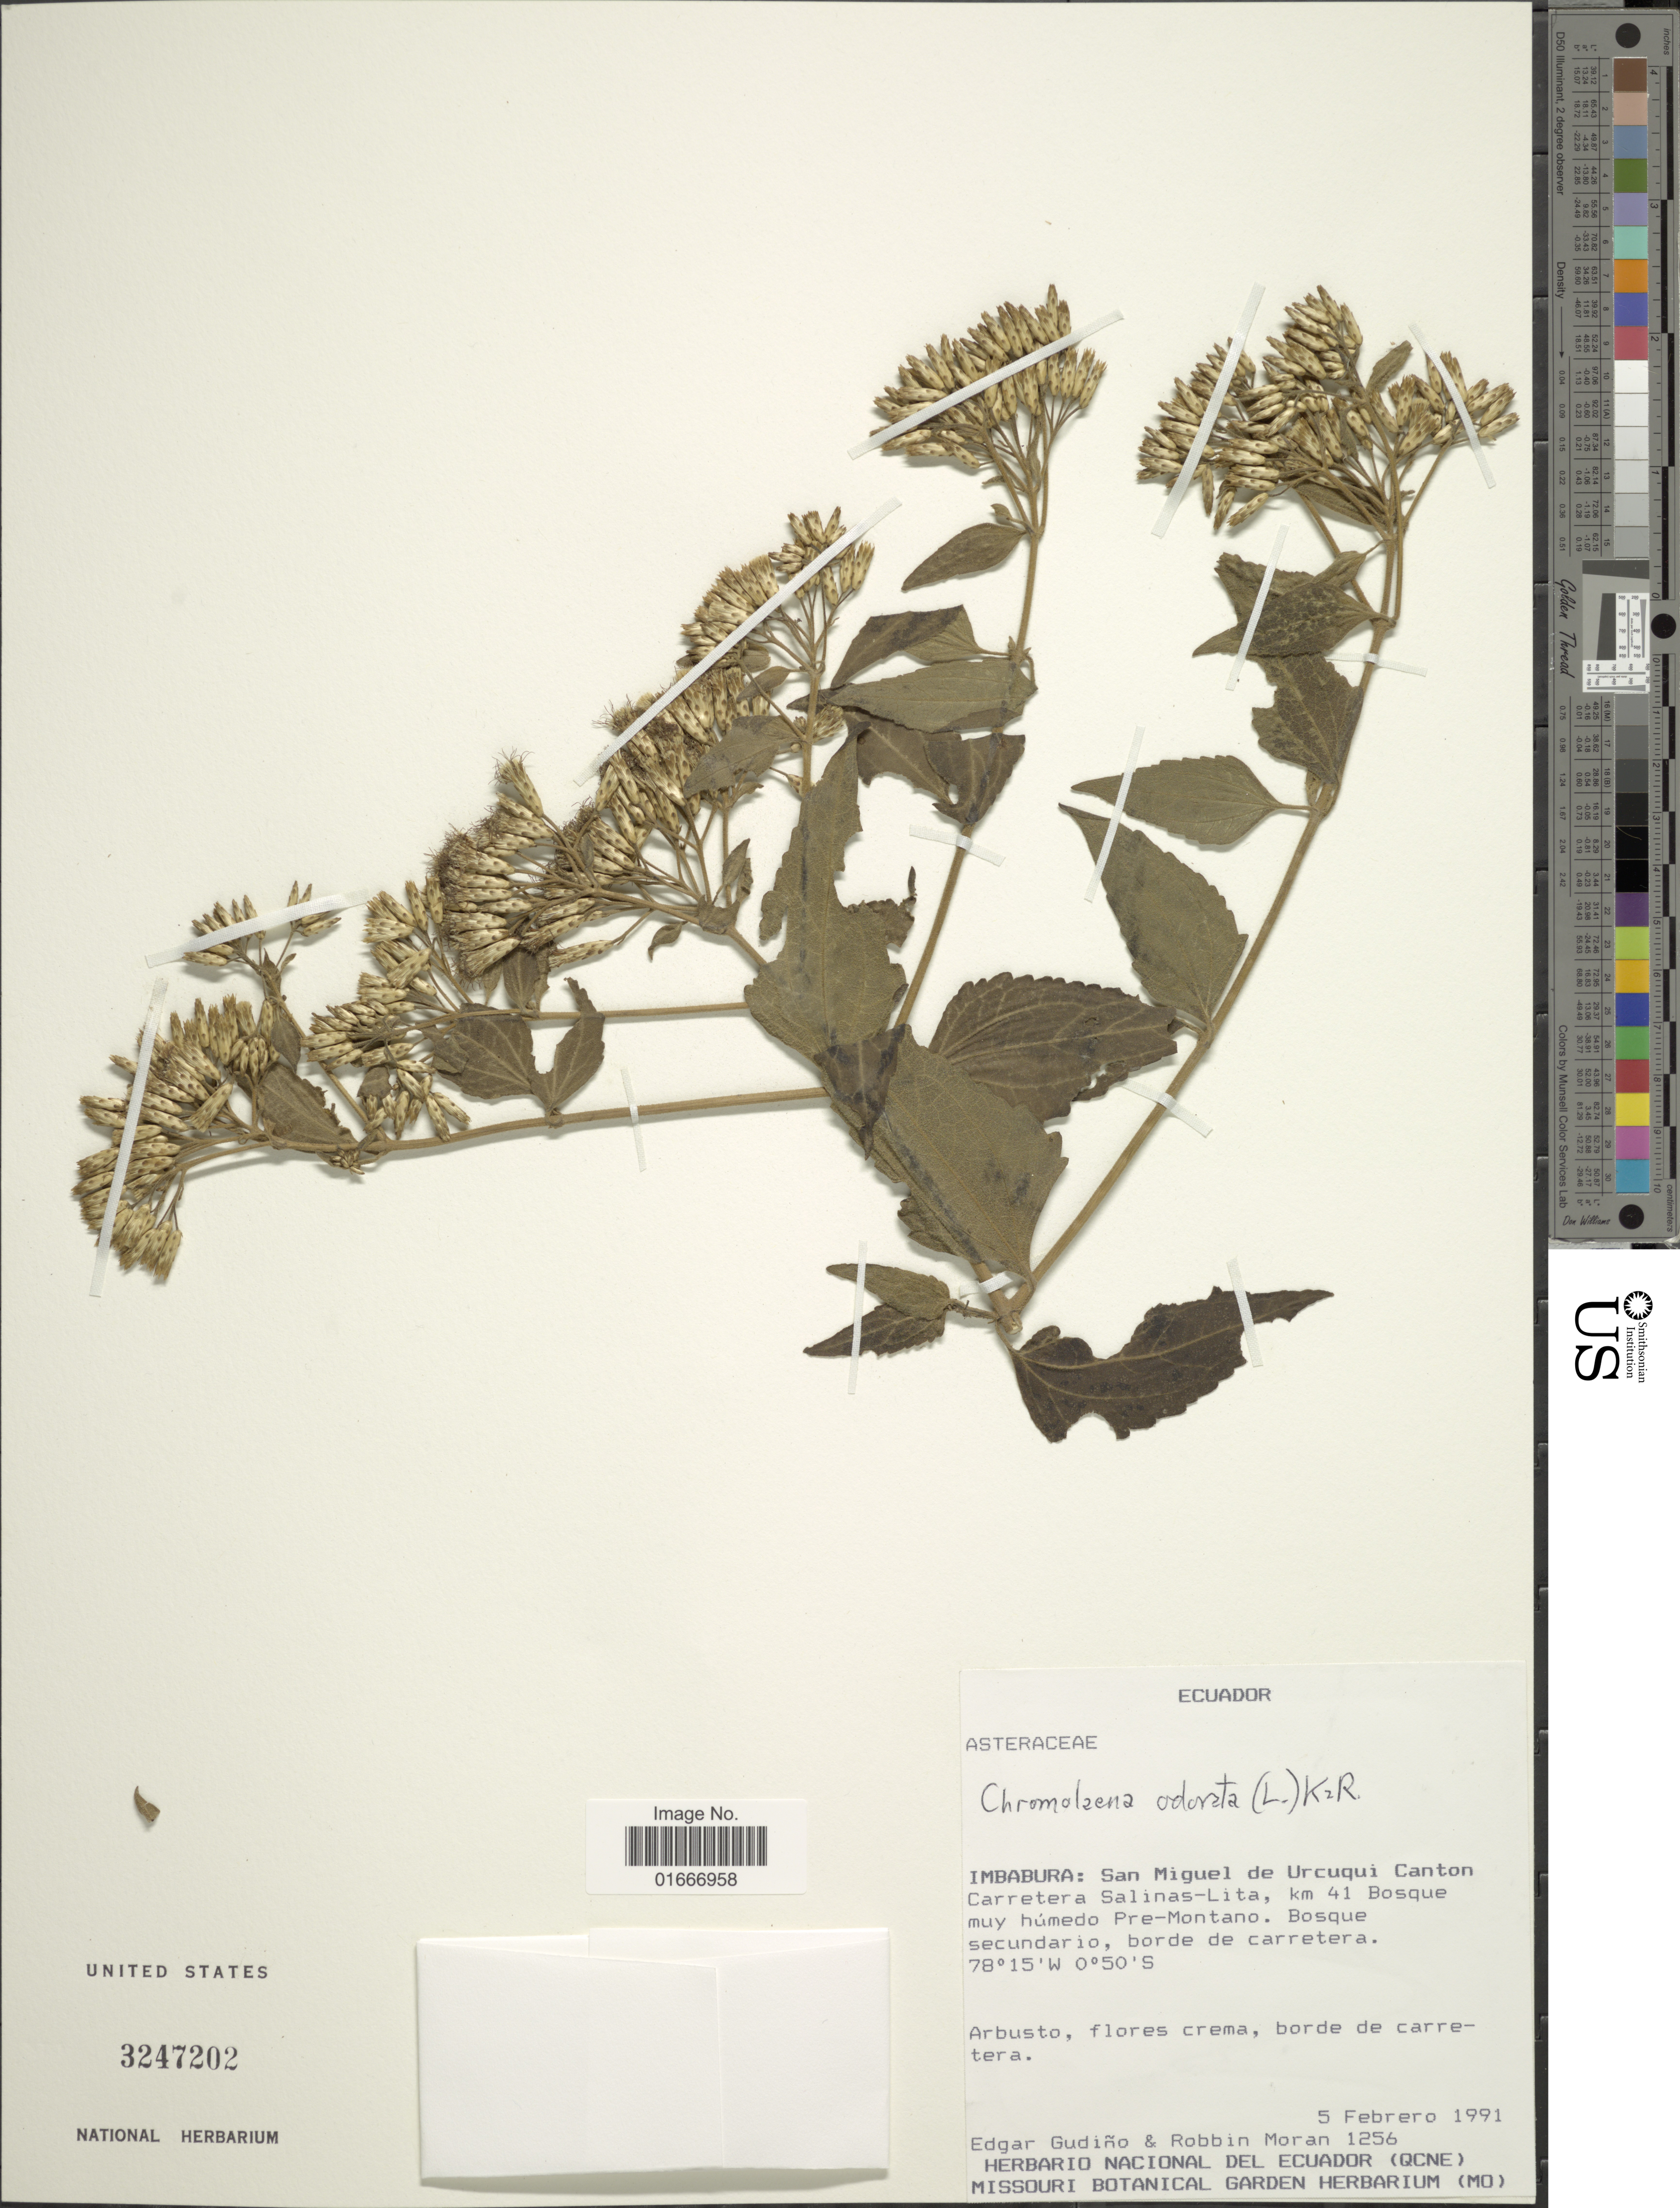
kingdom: Plantae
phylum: Tracheophyta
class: Magnoliopsida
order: Asterales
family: Asteraceae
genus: Chromolaena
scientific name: Chromolaena odorata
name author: (L.) R.M. King & H. Rob.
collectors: E. Gudiño & R. C. Moran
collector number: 1256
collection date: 1991-02-05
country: Ecuador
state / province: Imbabura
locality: San Miguel de Urcuqui Canton. Carretera Salinas-Lita, km 41 Bosque muy humedo Pre-Montano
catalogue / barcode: US 3247202